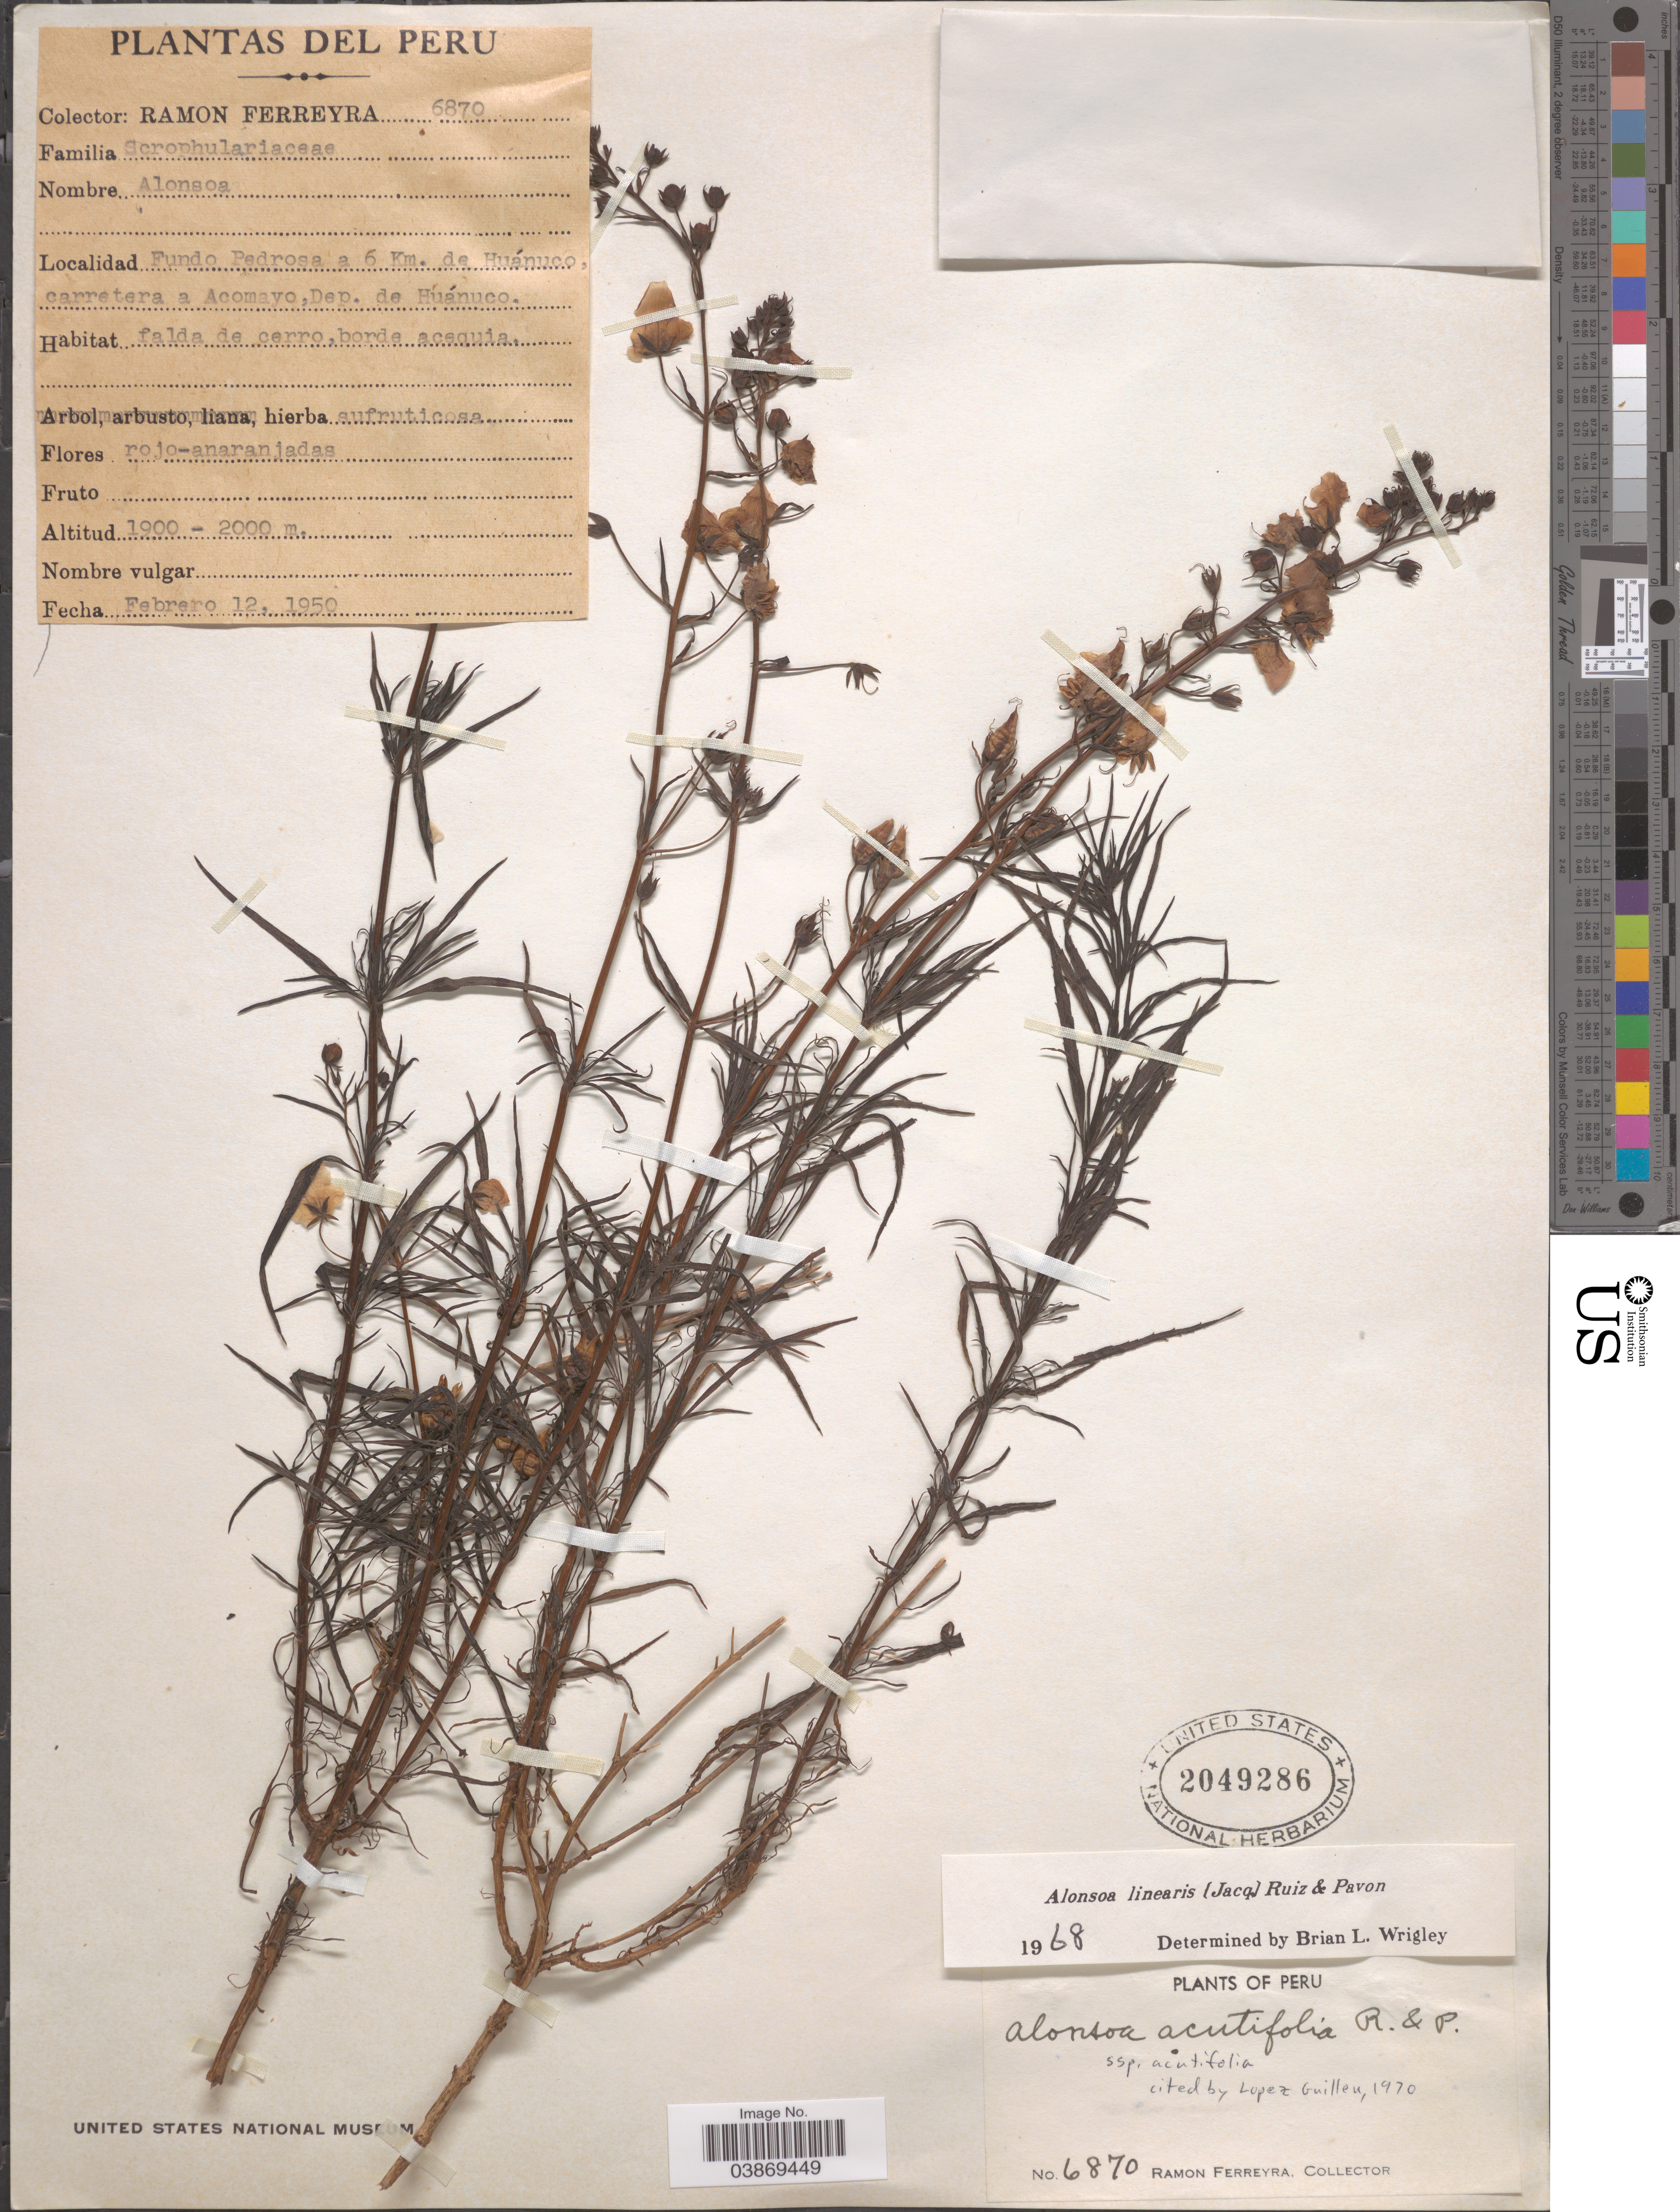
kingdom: Plantae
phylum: Tracheophyta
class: Magnoliopsida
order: Lamiales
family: Scrophulariaceae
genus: Alonsoa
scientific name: Alonsoa linearis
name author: (Jacq.) Ruiz & Pav.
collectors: R. A. Ferreyra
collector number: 6870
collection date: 1950-02-12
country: Peru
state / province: Huánuco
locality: Fundo Pedroso a 6 Km. de Huánuco, carretera a Acomayo, Dep. de Huánuco.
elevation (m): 1900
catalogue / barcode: US 2049286